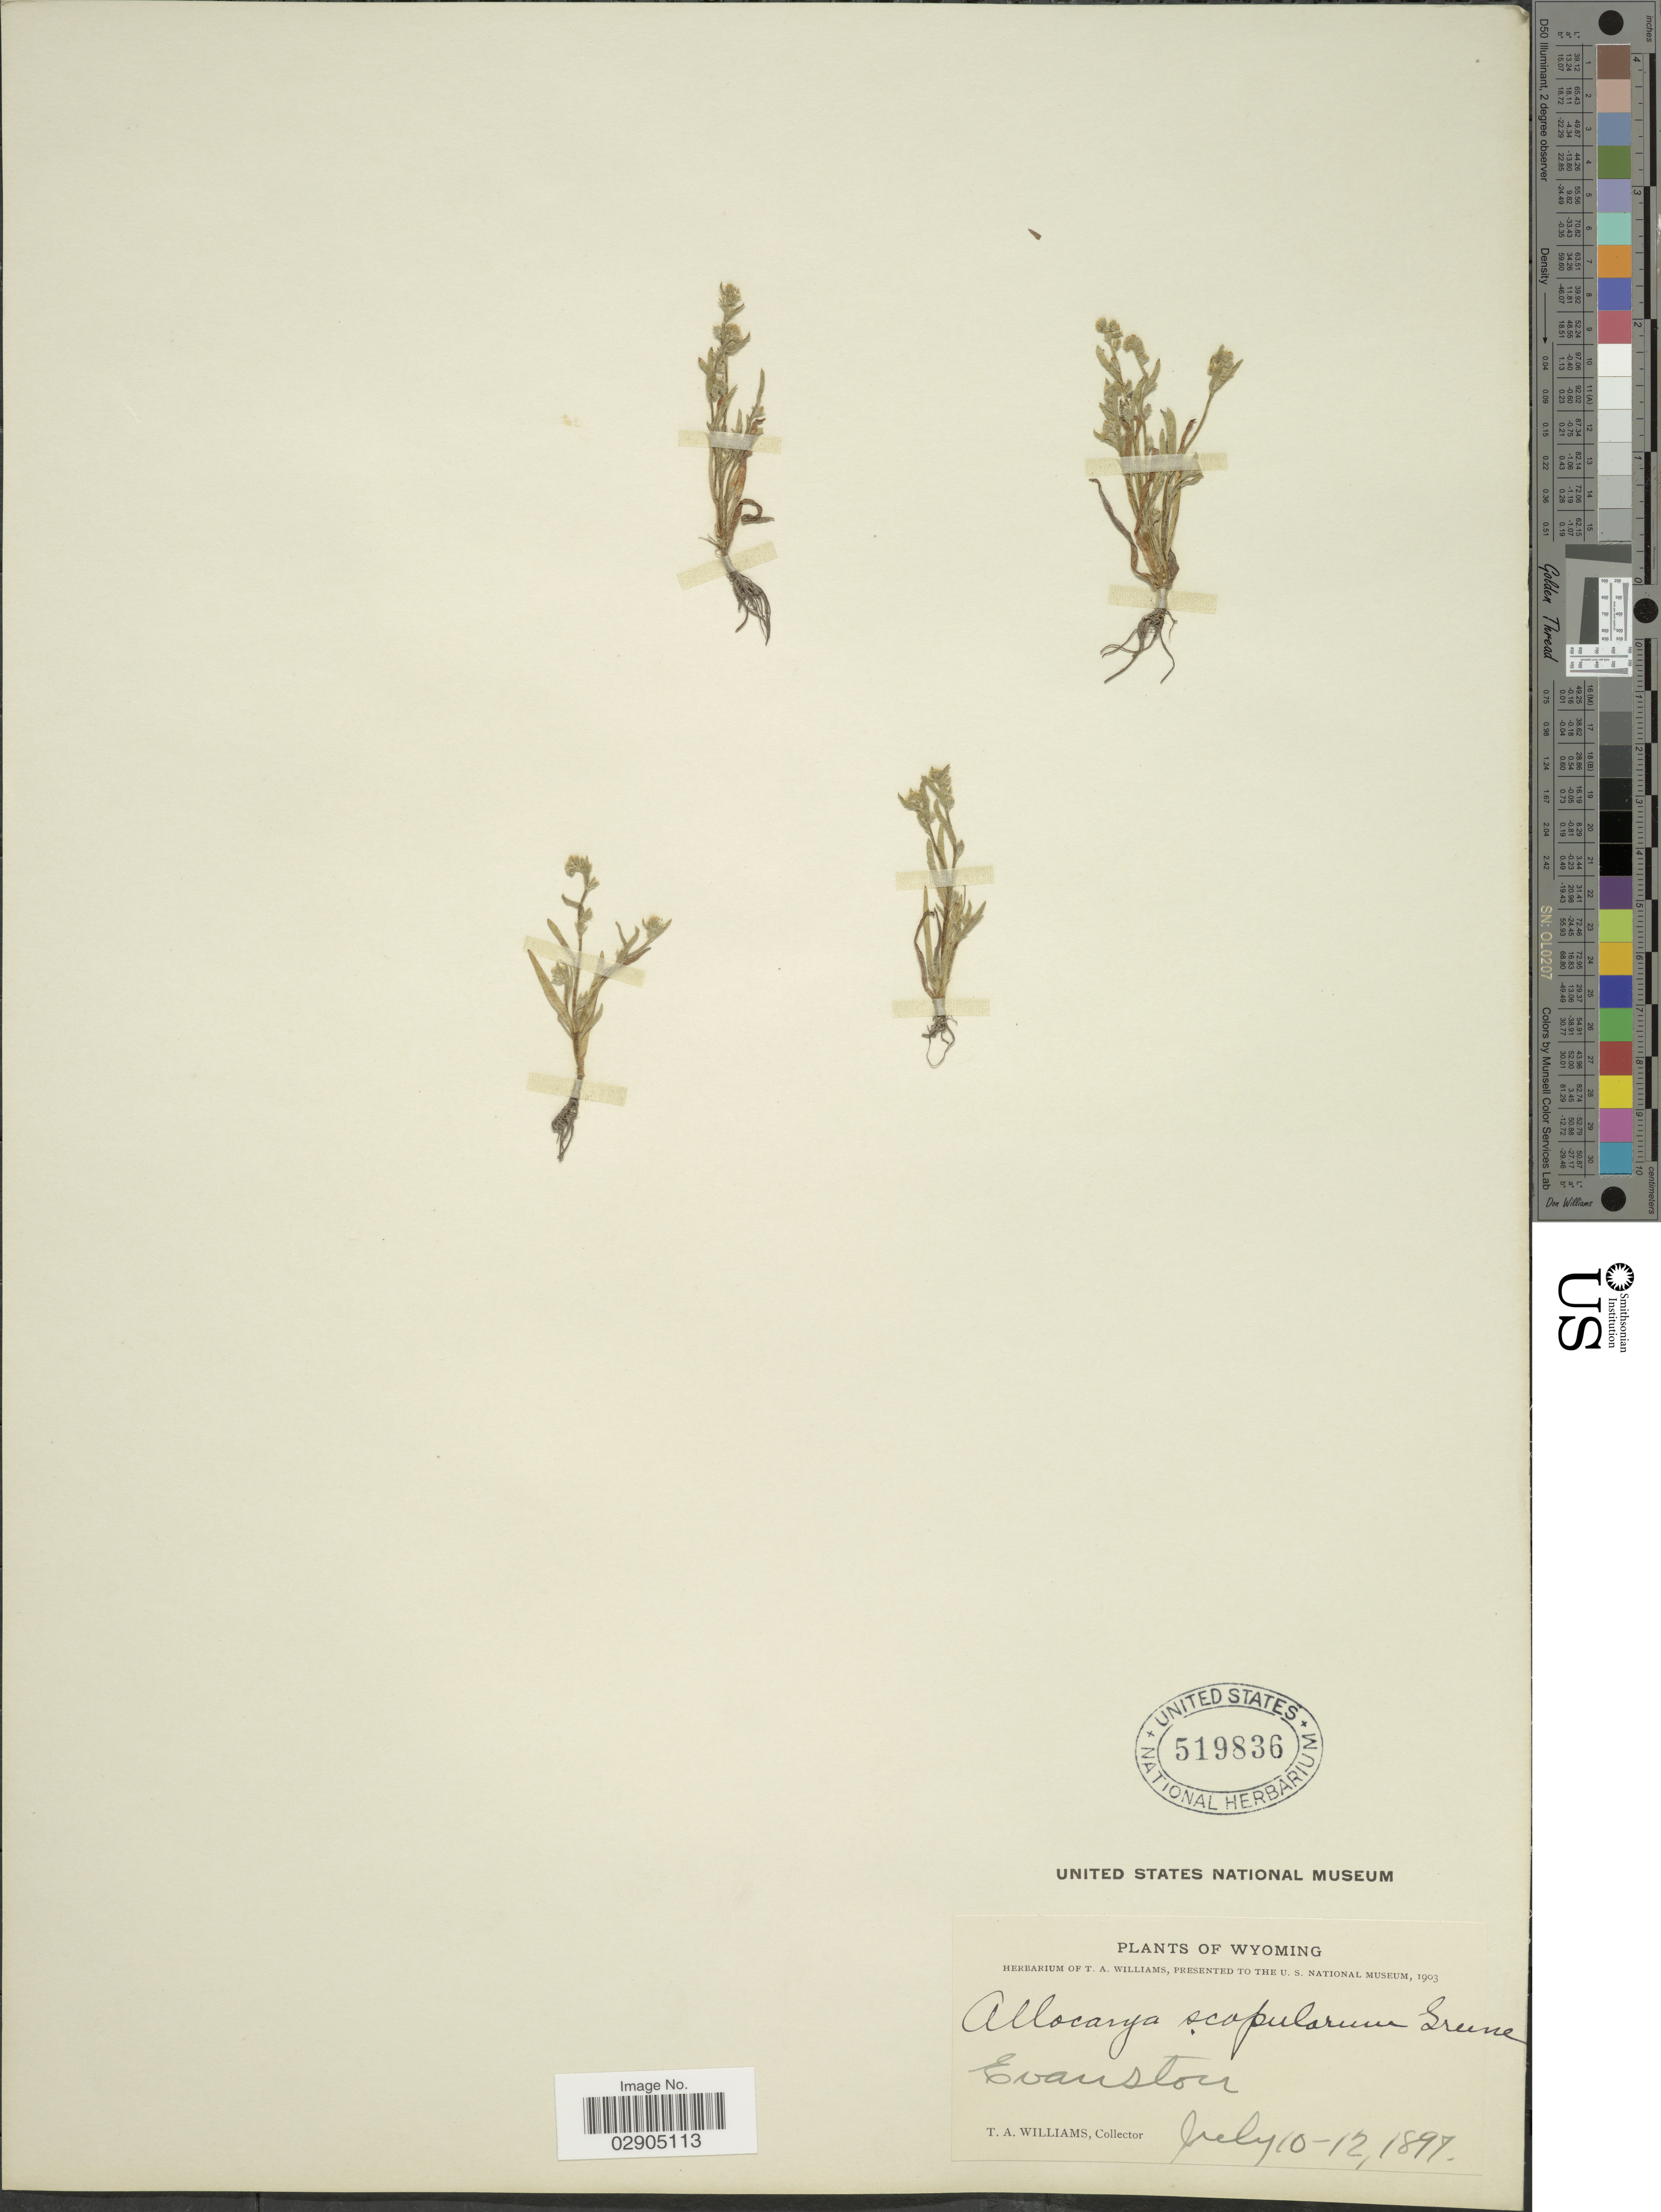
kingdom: Plantae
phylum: Tracheophyta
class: Magnoliopsida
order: Boraginales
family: Boraginaceae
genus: Allocarya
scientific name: Allocarya californica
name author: (Fisch. & C.A. Mey.) Greene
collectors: T. Williams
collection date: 1897-07-10/1897-07-12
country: United States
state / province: Wyoming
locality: Evanston.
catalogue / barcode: US 519836